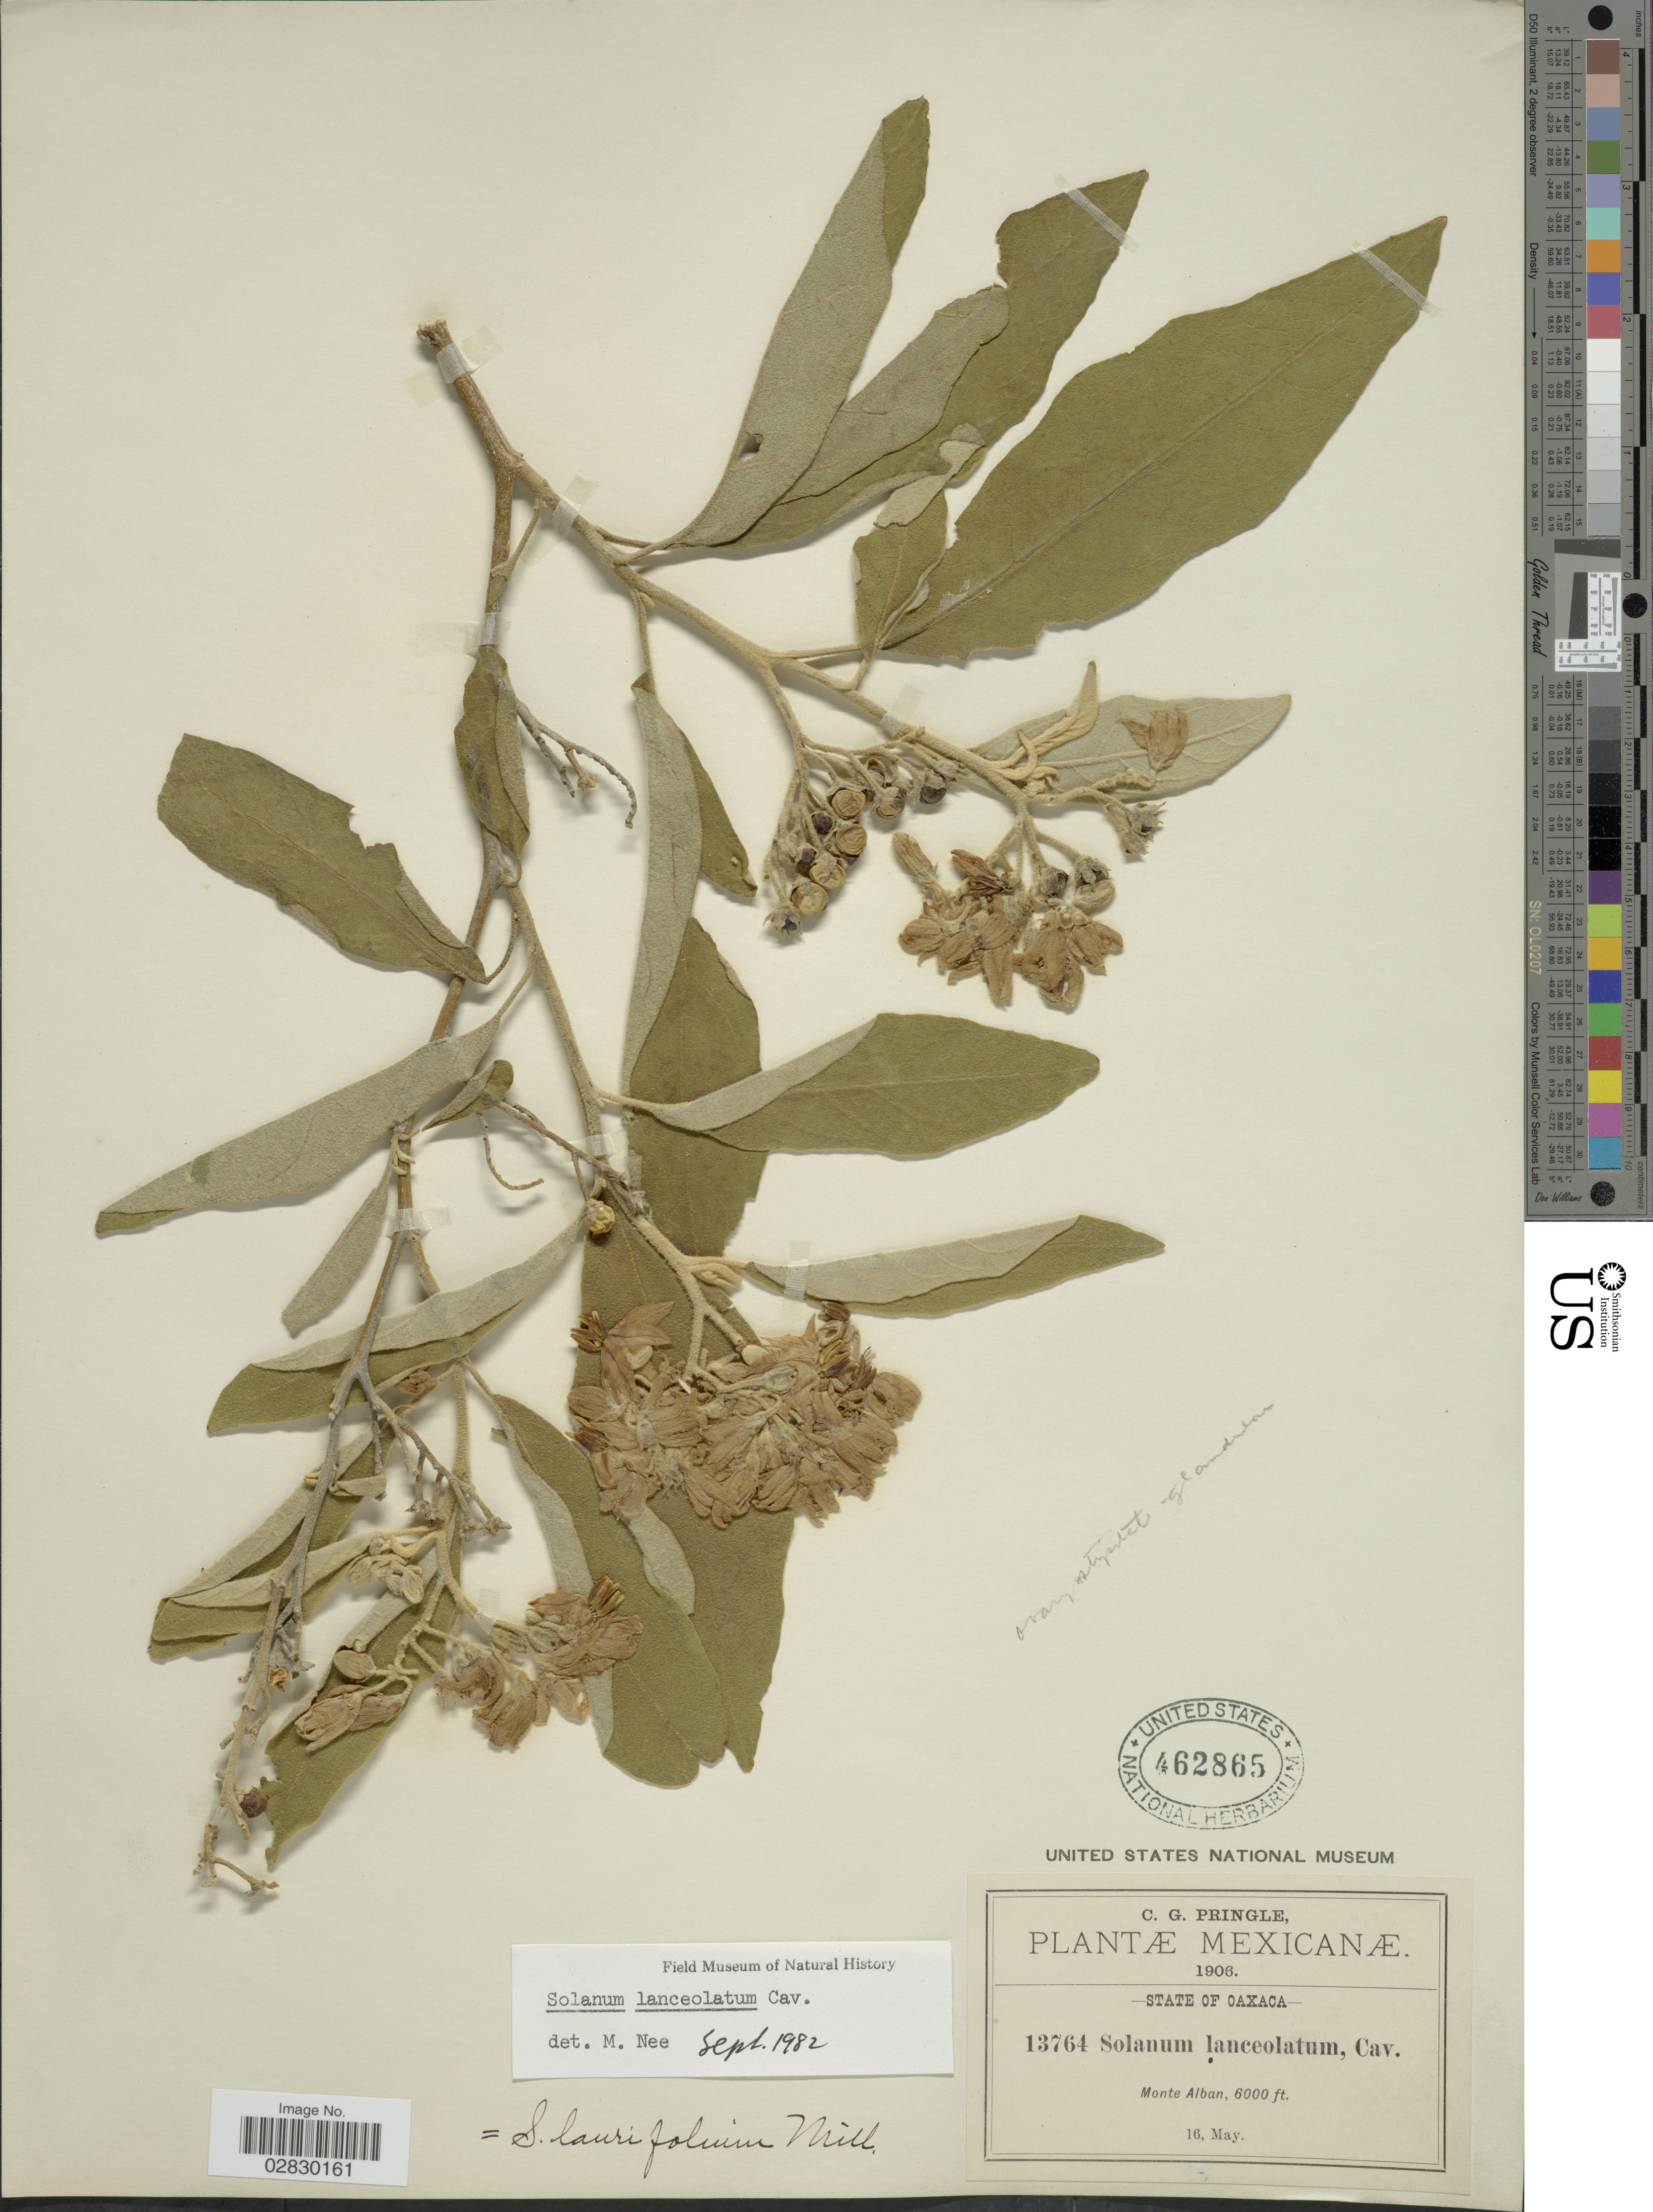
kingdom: Plantae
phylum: Tracheophyta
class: Magnoliopsida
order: Solanales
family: Solanaceae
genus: Solanum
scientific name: Solanum lanceolatum Berthault, nom. illeg.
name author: Berthault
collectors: C. G. Pringle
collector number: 13764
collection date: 1906-05-16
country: Mexico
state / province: Oaxaca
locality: Monte Alban.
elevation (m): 1829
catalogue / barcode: US 462865